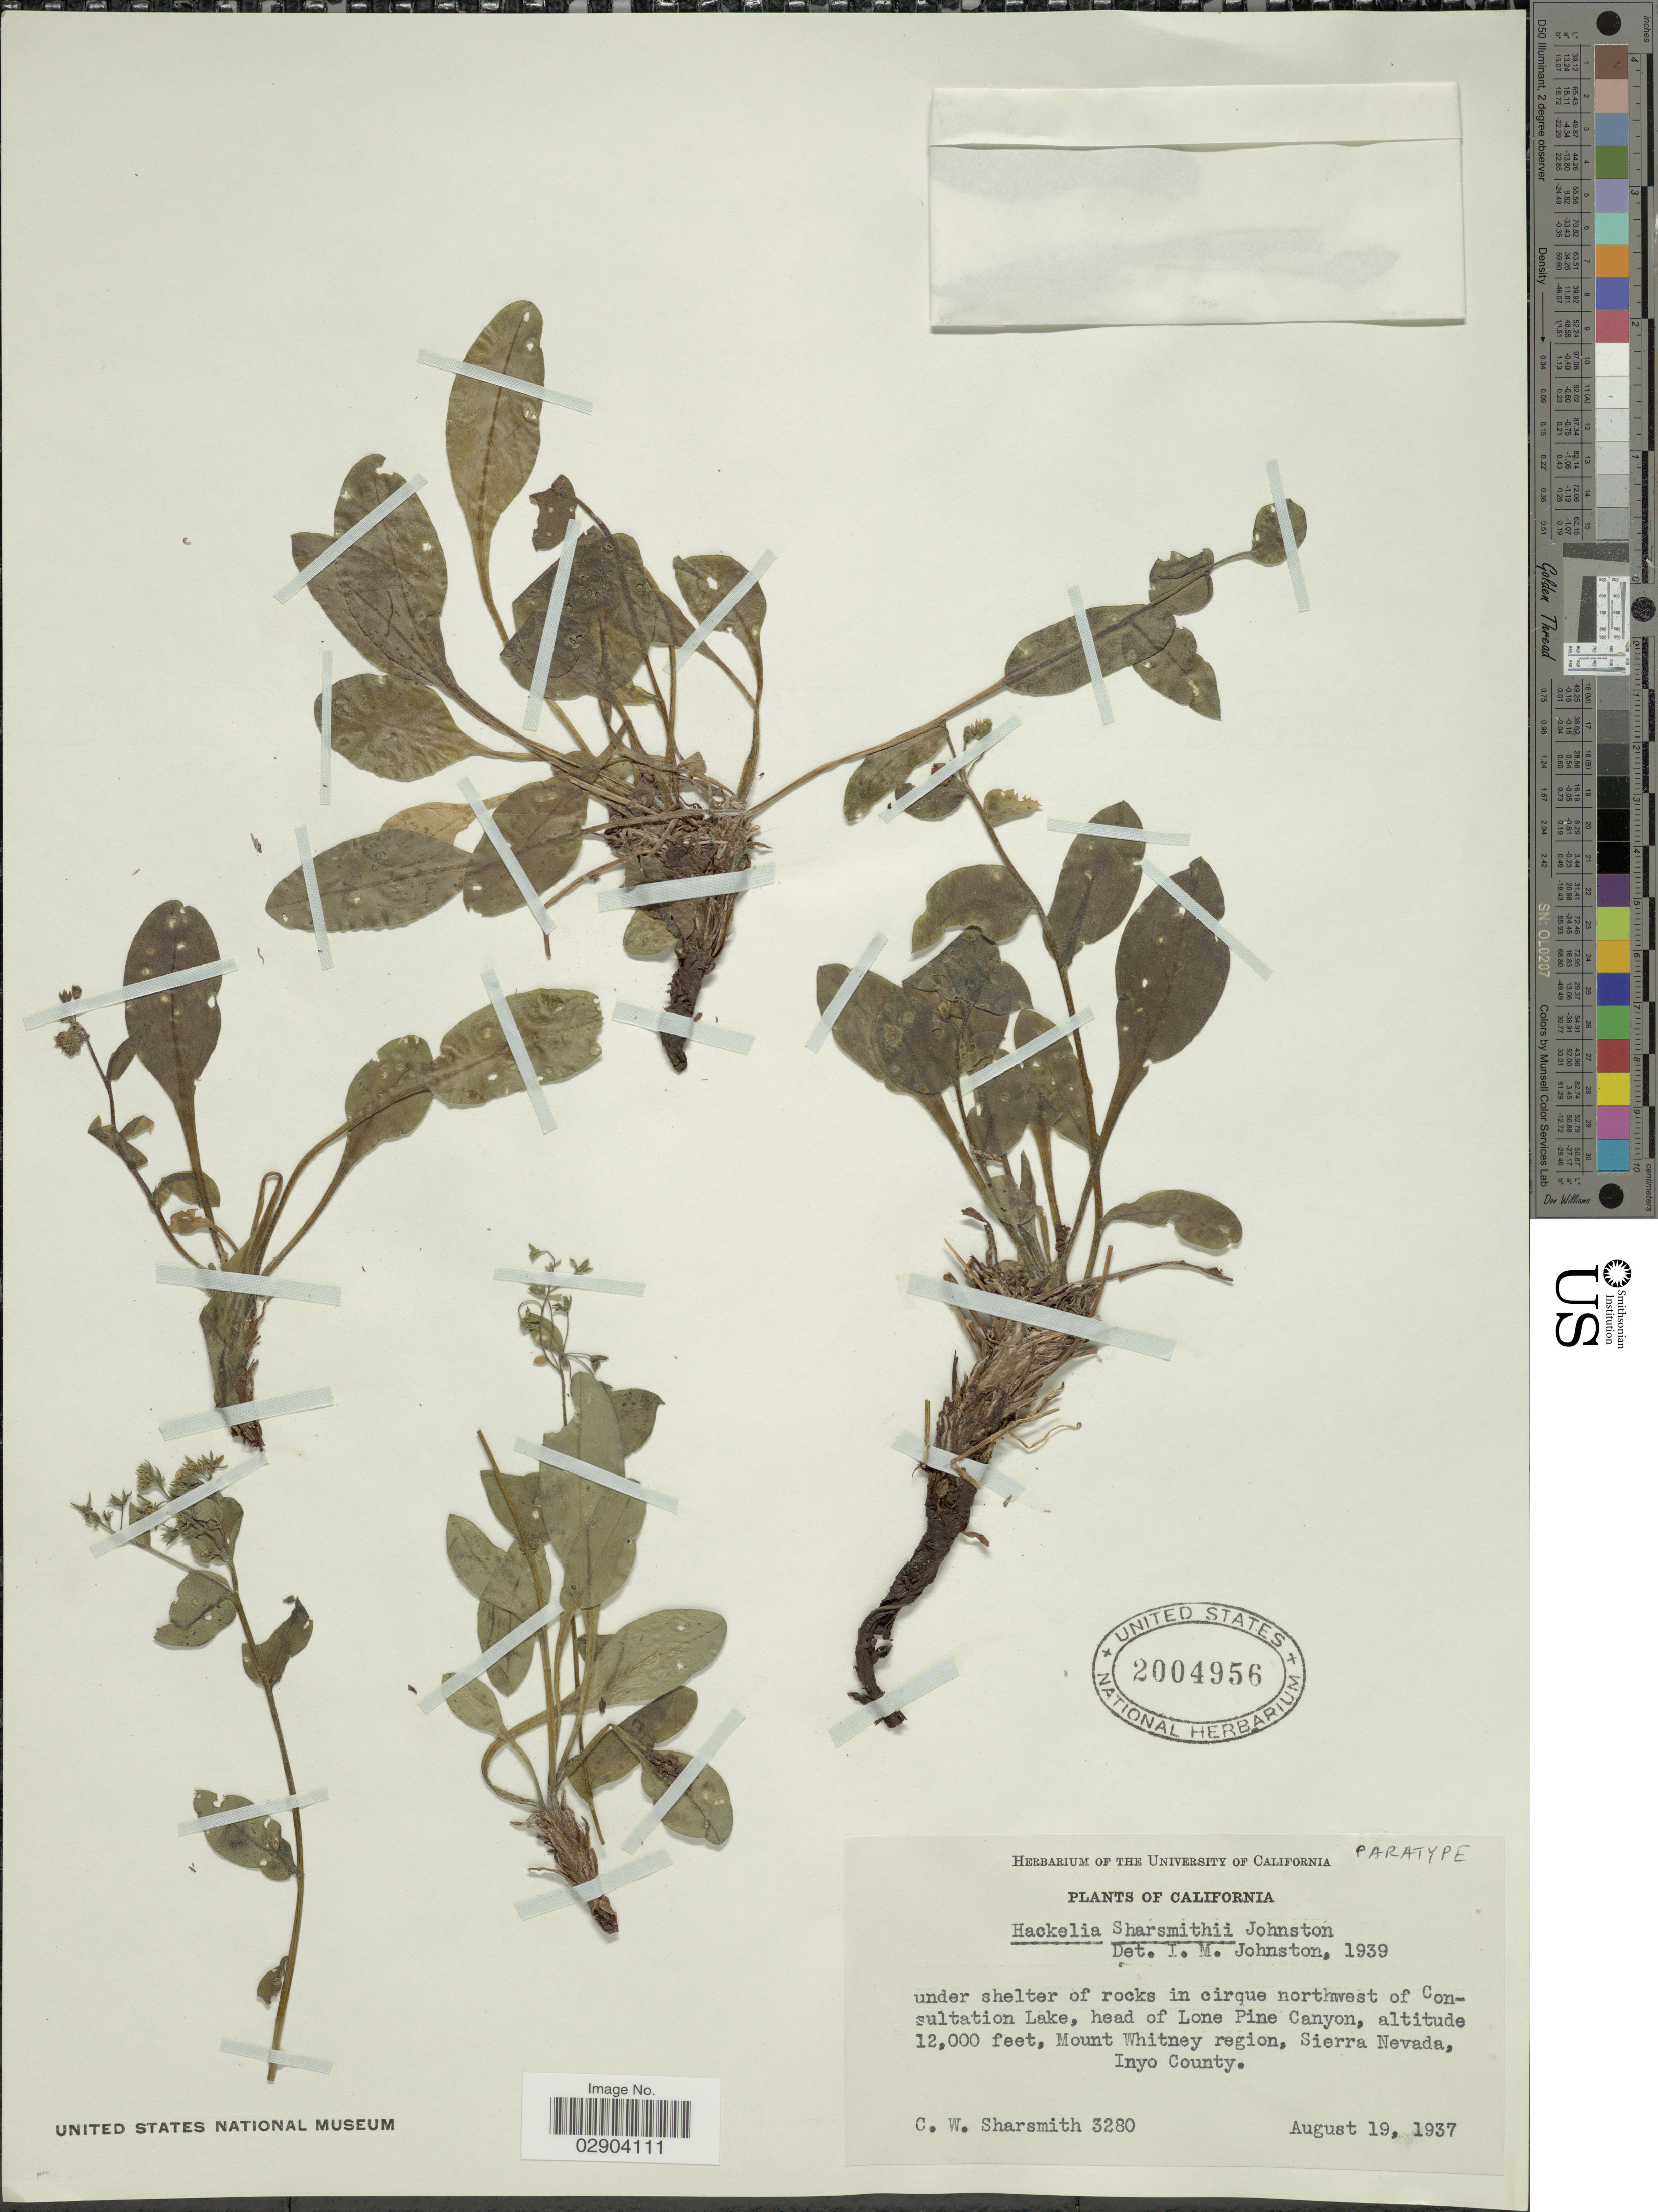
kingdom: Plantae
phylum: Tracheophyta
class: Magnoliopsida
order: Boraginales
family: Boraginaceae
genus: Hackelia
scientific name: Hackelia sharsmithii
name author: I.M. Johnst.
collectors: C. Sharsmith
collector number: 3280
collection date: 1937-08-19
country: United States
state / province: California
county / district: Inyo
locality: Under shelter of rocks in cirque northwest of Consultation Lake, head of Lone Pine Canyon, Mount Whitney region, Sierra Nevada, Inyo County.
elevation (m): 3658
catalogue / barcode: US 2004956